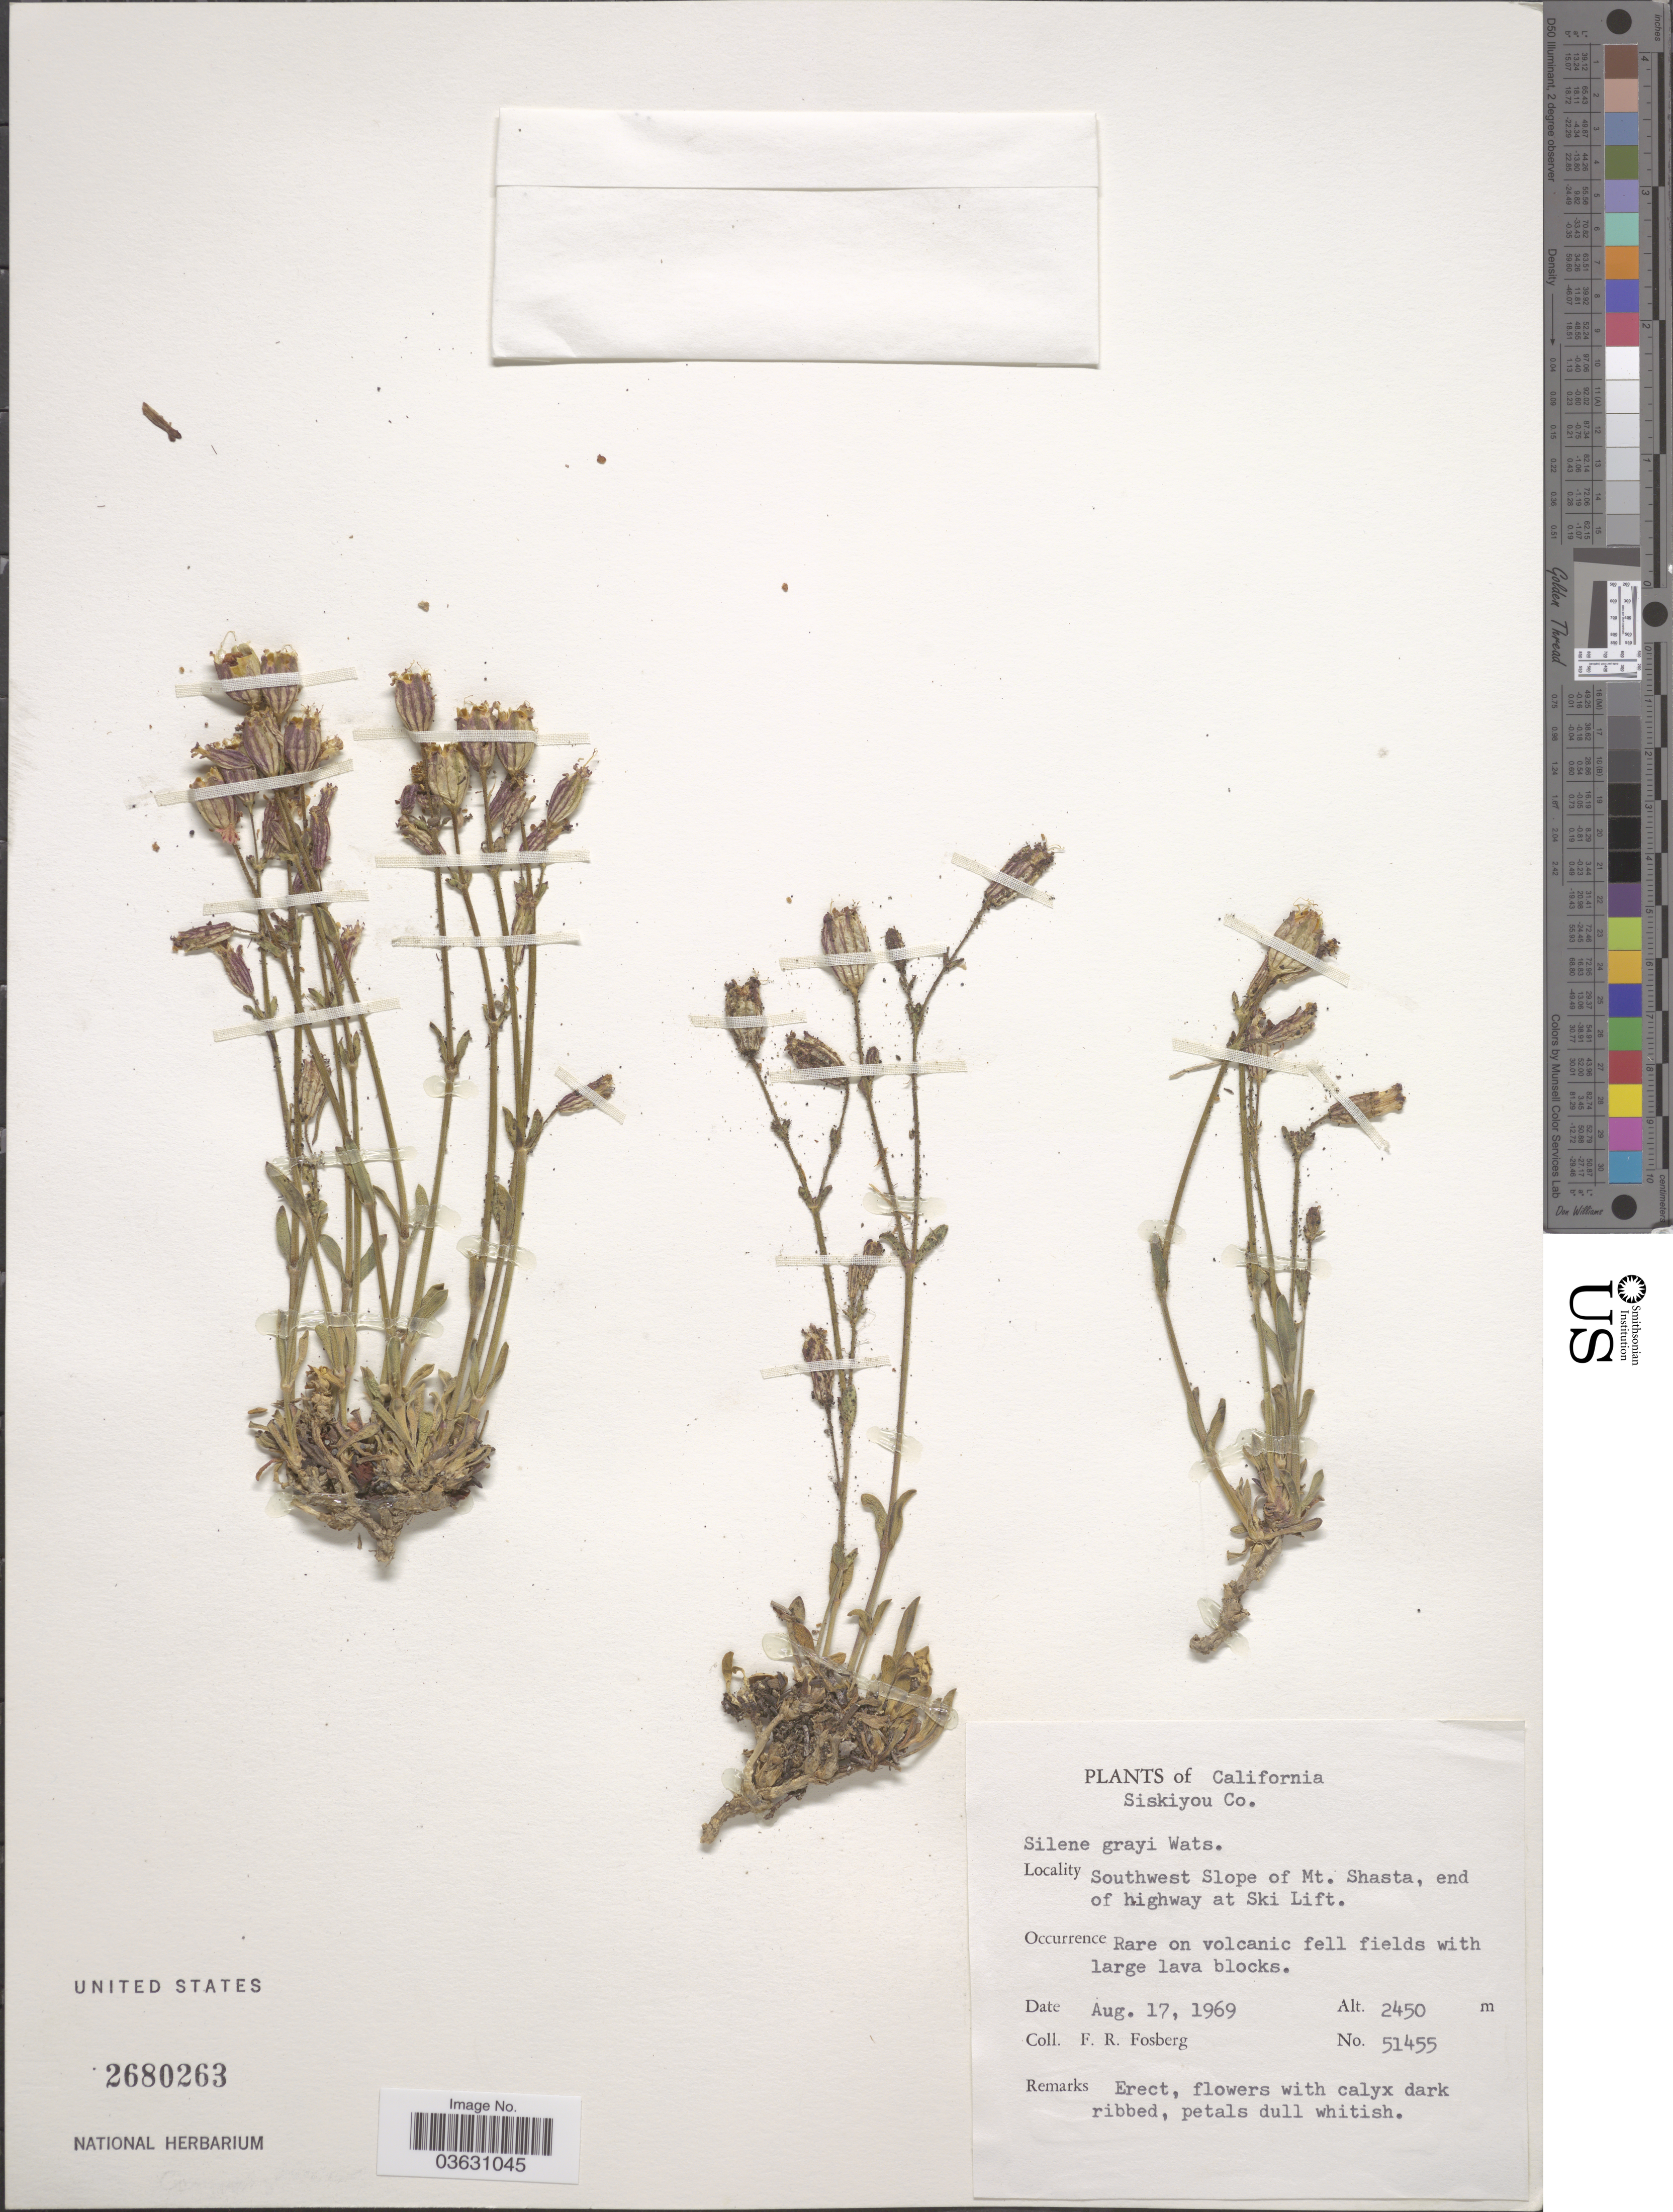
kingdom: Plantae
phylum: Tracheophyta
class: Magnoliopsida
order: Caryophyllales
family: Caryophyllaceae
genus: Silene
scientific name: Silene grayi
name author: S. Watson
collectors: F. R. Fosberg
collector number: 51455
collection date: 1969-08-17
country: United States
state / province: California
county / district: Siskiyou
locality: Siskiyou Co. Southwest slope of Mt. Shasta, end of highway at Ski Lift.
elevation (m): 2450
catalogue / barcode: US 2680263